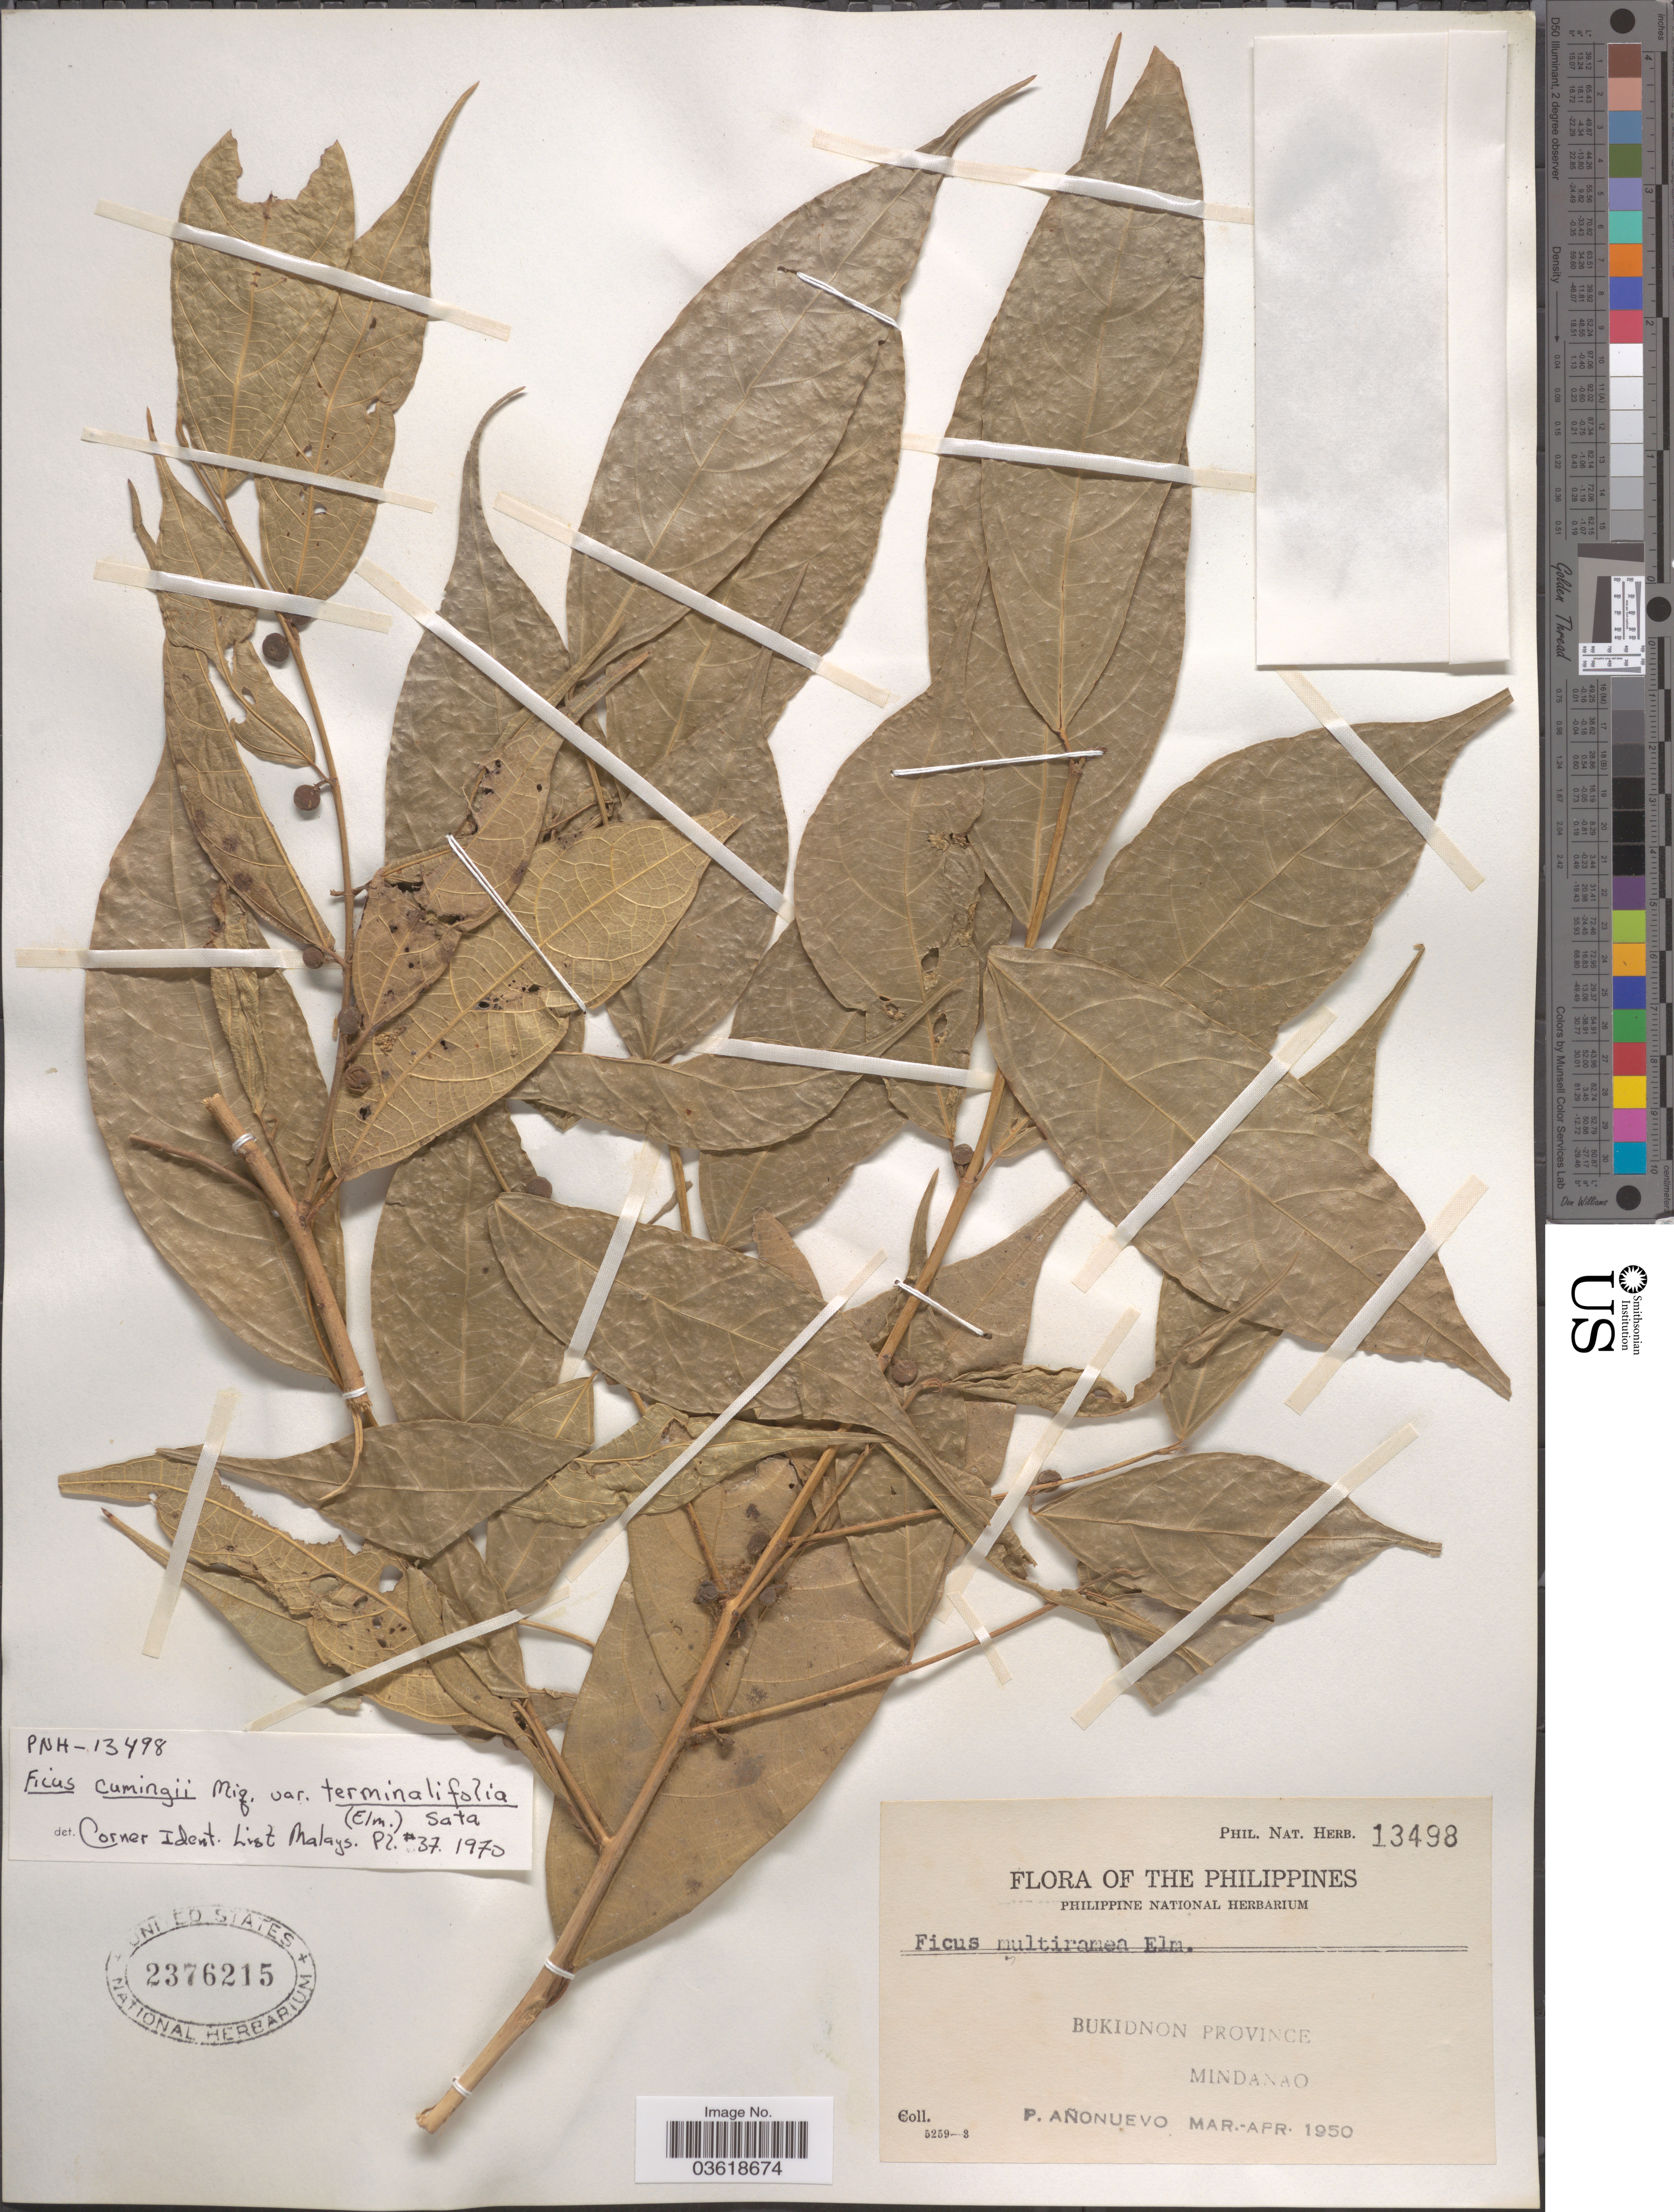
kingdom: Plantae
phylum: Tracheophyta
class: Magnoliopsida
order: Rosales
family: Moraceae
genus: Ficus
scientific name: Ficus cumingii var. terminalifolia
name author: (Elmer) Sata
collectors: P. Anonuevo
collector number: Phil. Nat. Herb. 13498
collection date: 1950-03/1950-04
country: Philippines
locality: Bukidnon Province. Mindanao.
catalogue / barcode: US 2376215